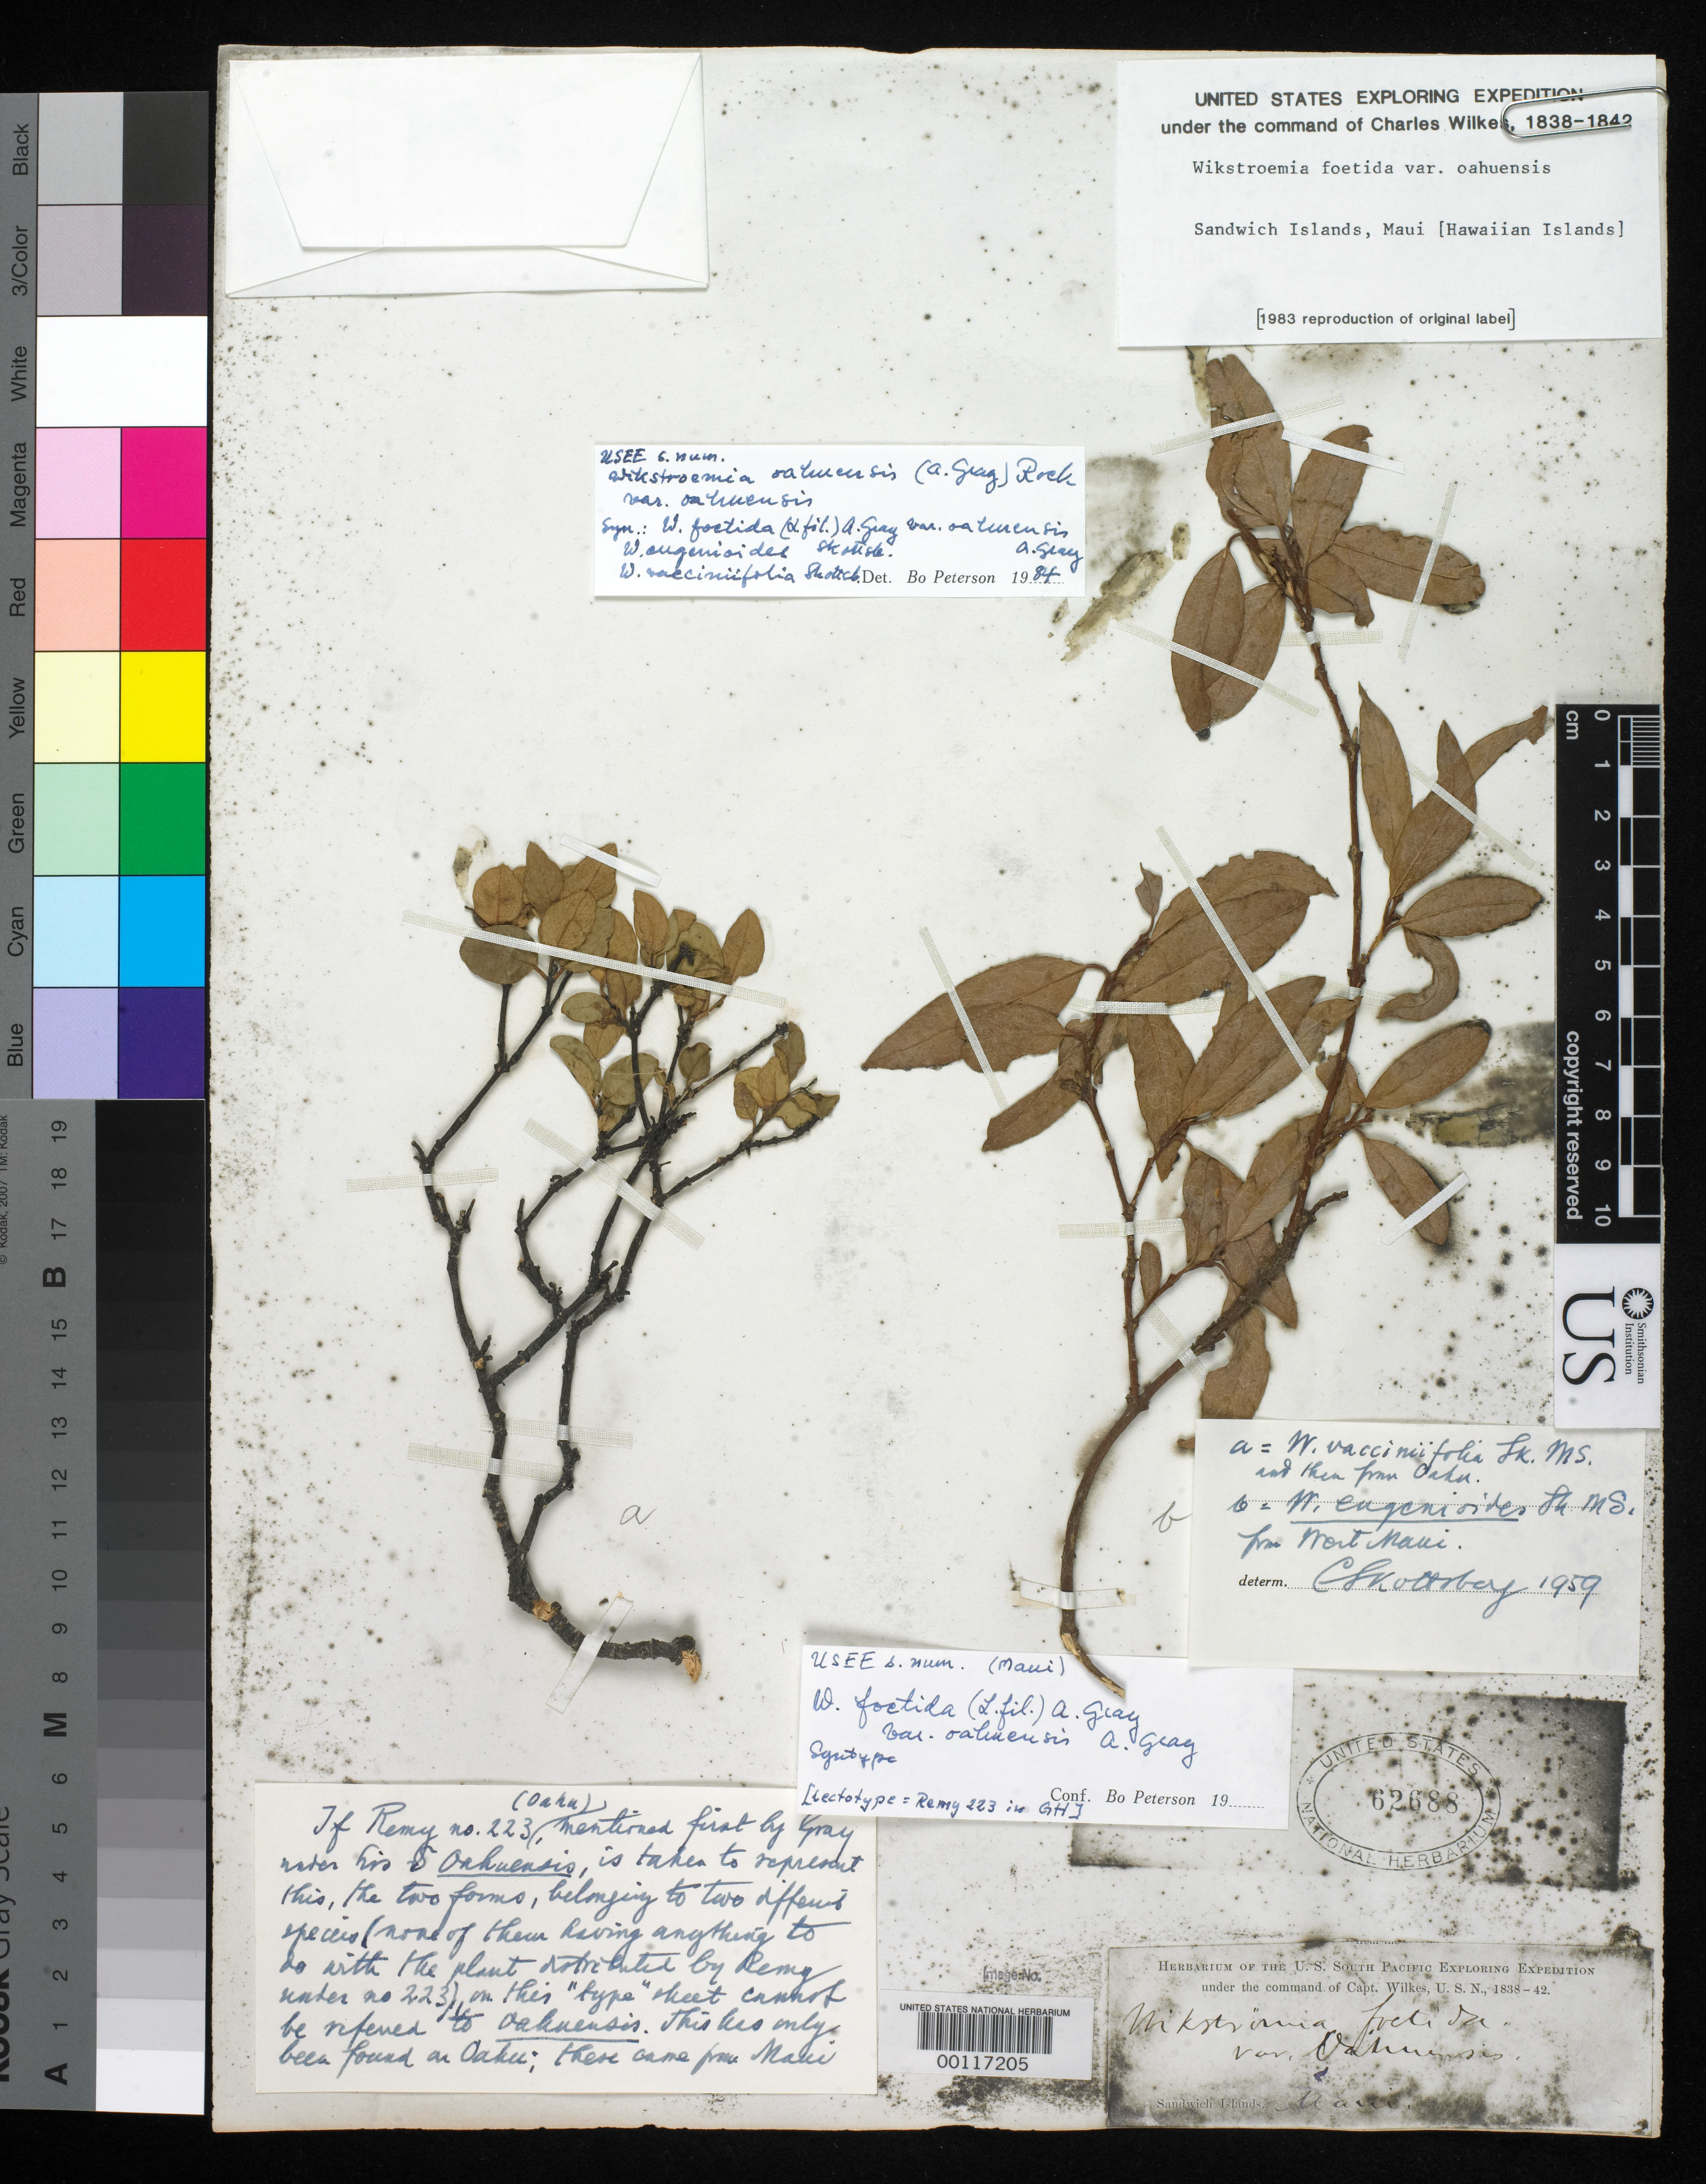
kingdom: Plantae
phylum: Tracheophyta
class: Magnoliopsida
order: Malvales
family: Thymelaeaceae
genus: Wikstroemia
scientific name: Wikstroemia foetida var. oahuensis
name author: A. Gray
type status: Syntype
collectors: Wilkes Explor. Exped.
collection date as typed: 1838 to -- --- 1842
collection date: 1838/1842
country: United States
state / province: Hawaii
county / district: Maui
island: Maui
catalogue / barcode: US 62688